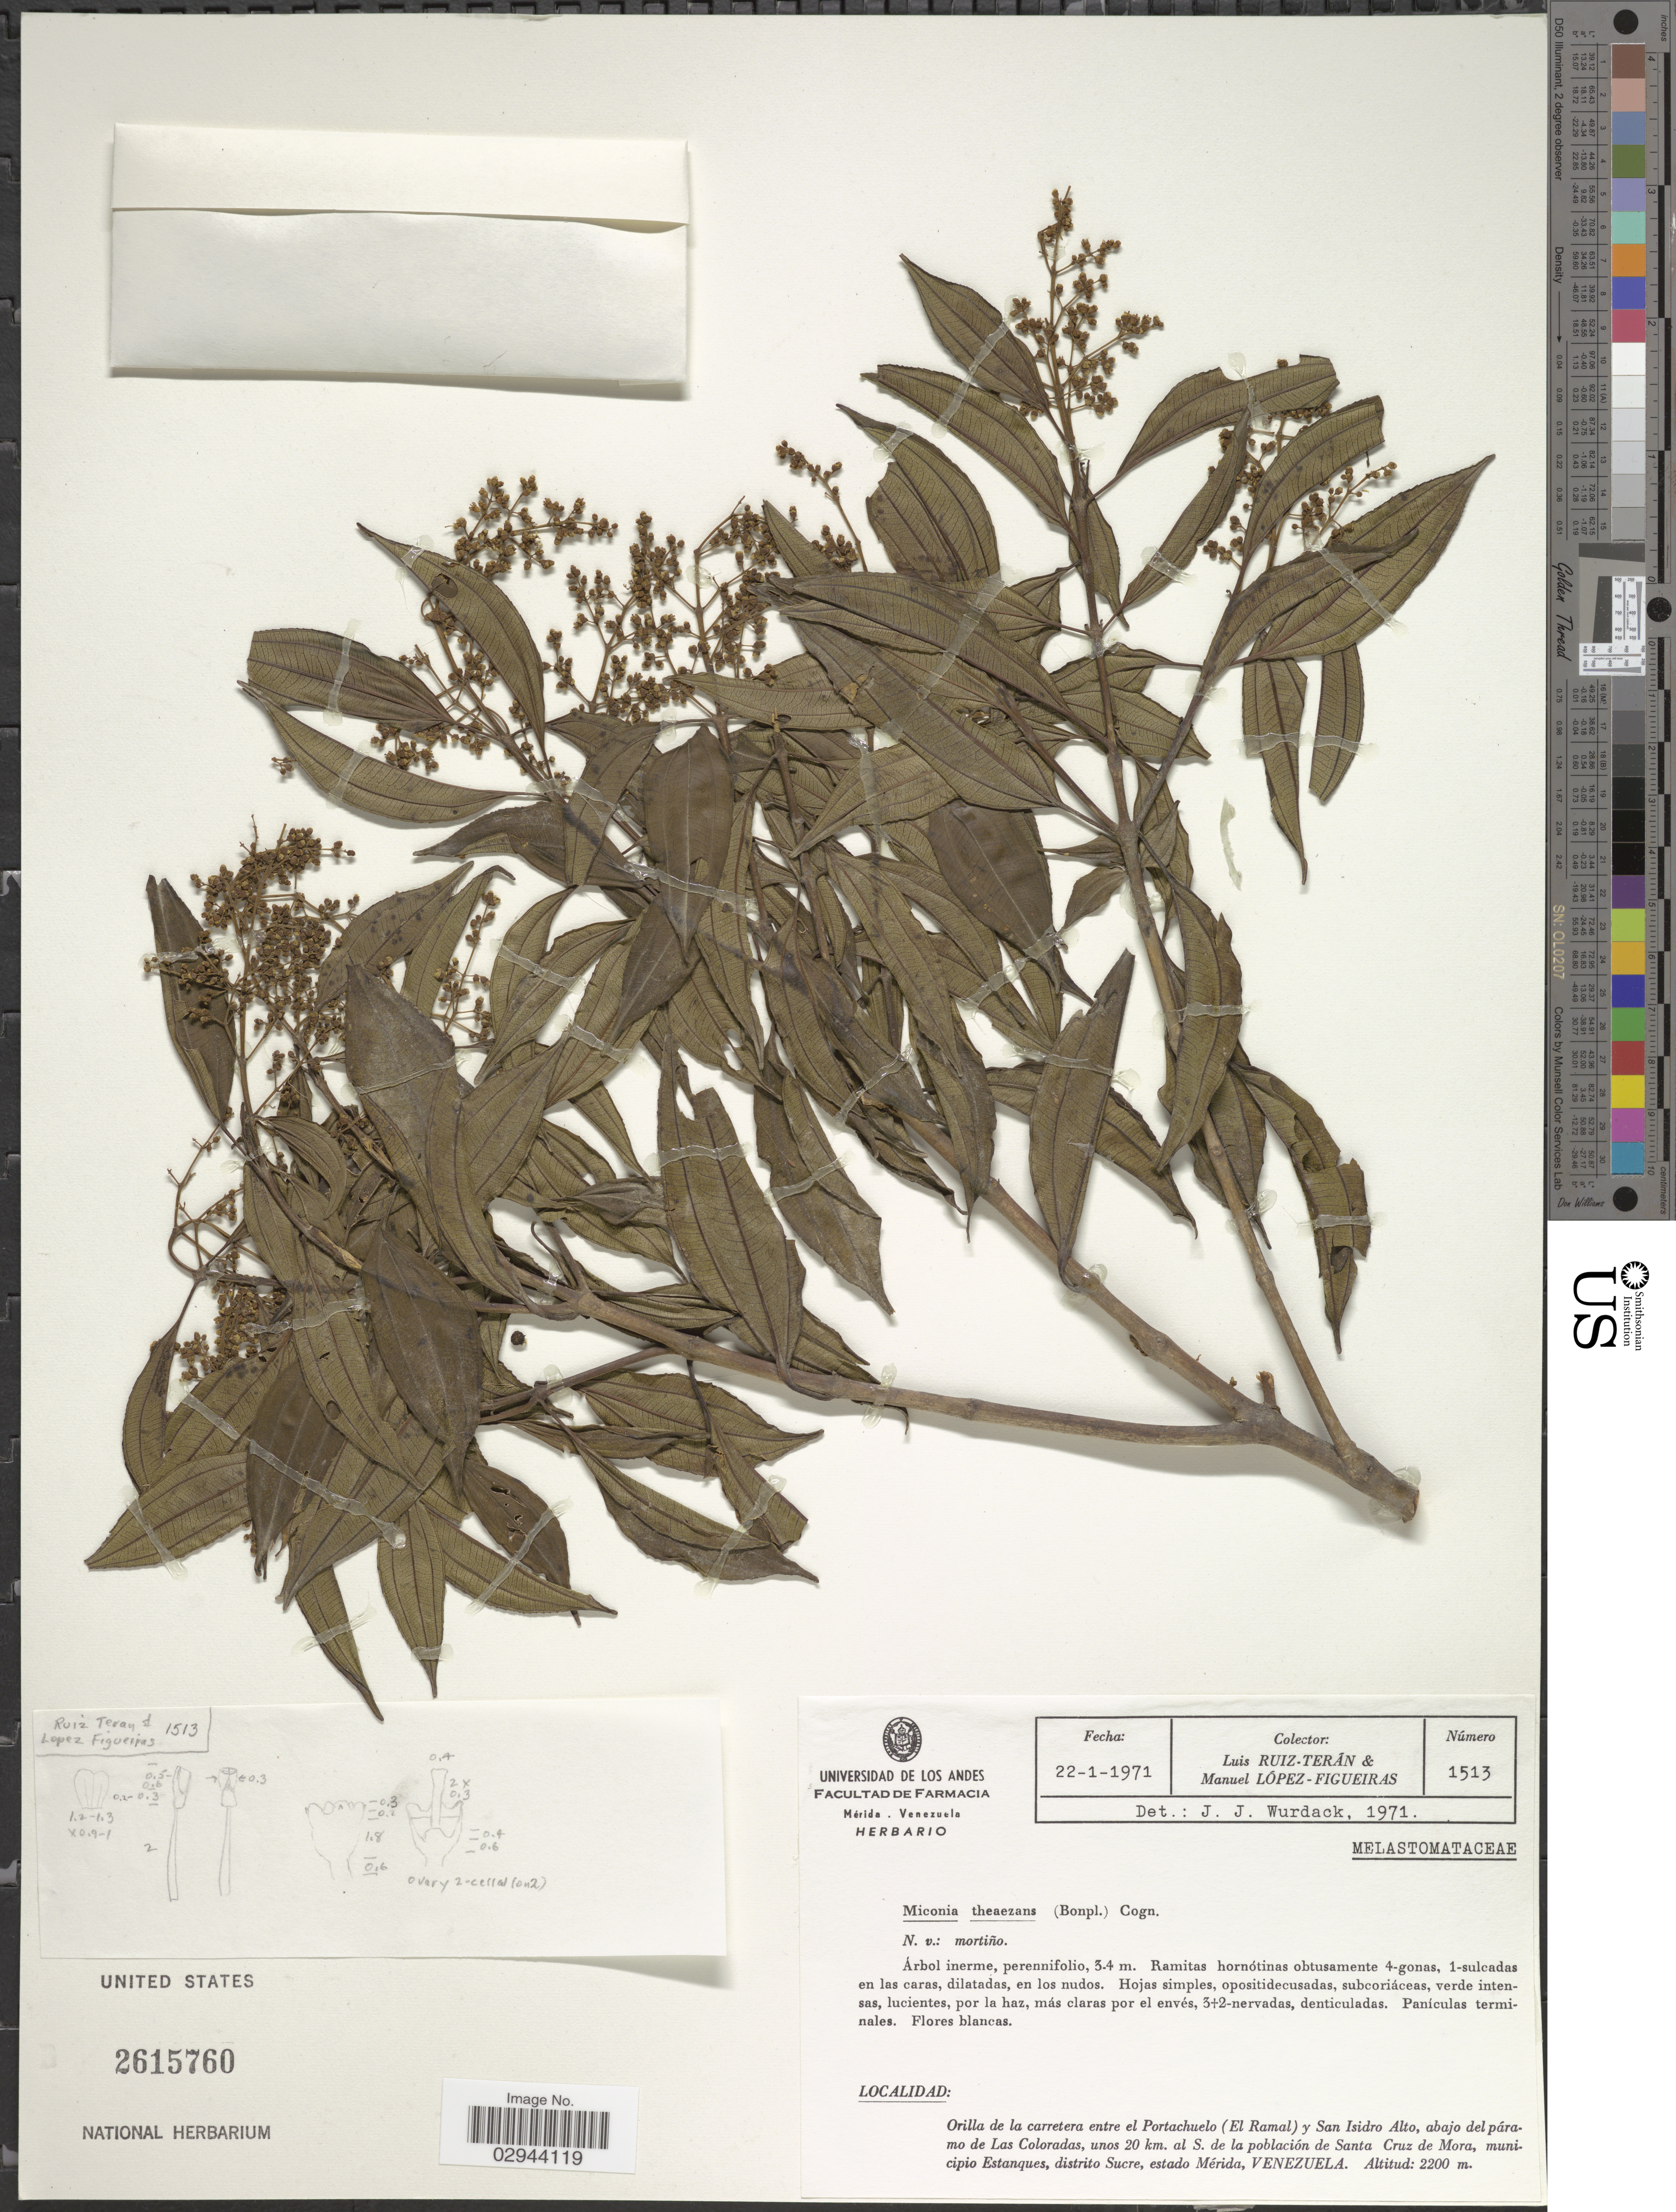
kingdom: Plantae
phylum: Tracheophyta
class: Magnoliopsida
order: Myrtales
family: Melastomataceae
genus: Miconia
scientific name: Miconia theizans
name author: (Bonpl.) Cogn.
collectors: L. Teran & M. López Figueiras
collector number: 1513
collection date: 1971-01-22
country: Venezuela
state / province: Sucre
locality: Orilla de la carretera entre el Portachuelo (El Ramal) y San Isidro Alto, abajo del páramo de Las Coloradas, unos 20 km. al S. de la poblácion de Santa Cruz de Mora, municipio Estanques, distrito Sucre, estado Mérida.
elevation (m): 2200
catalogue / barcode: US 2615760